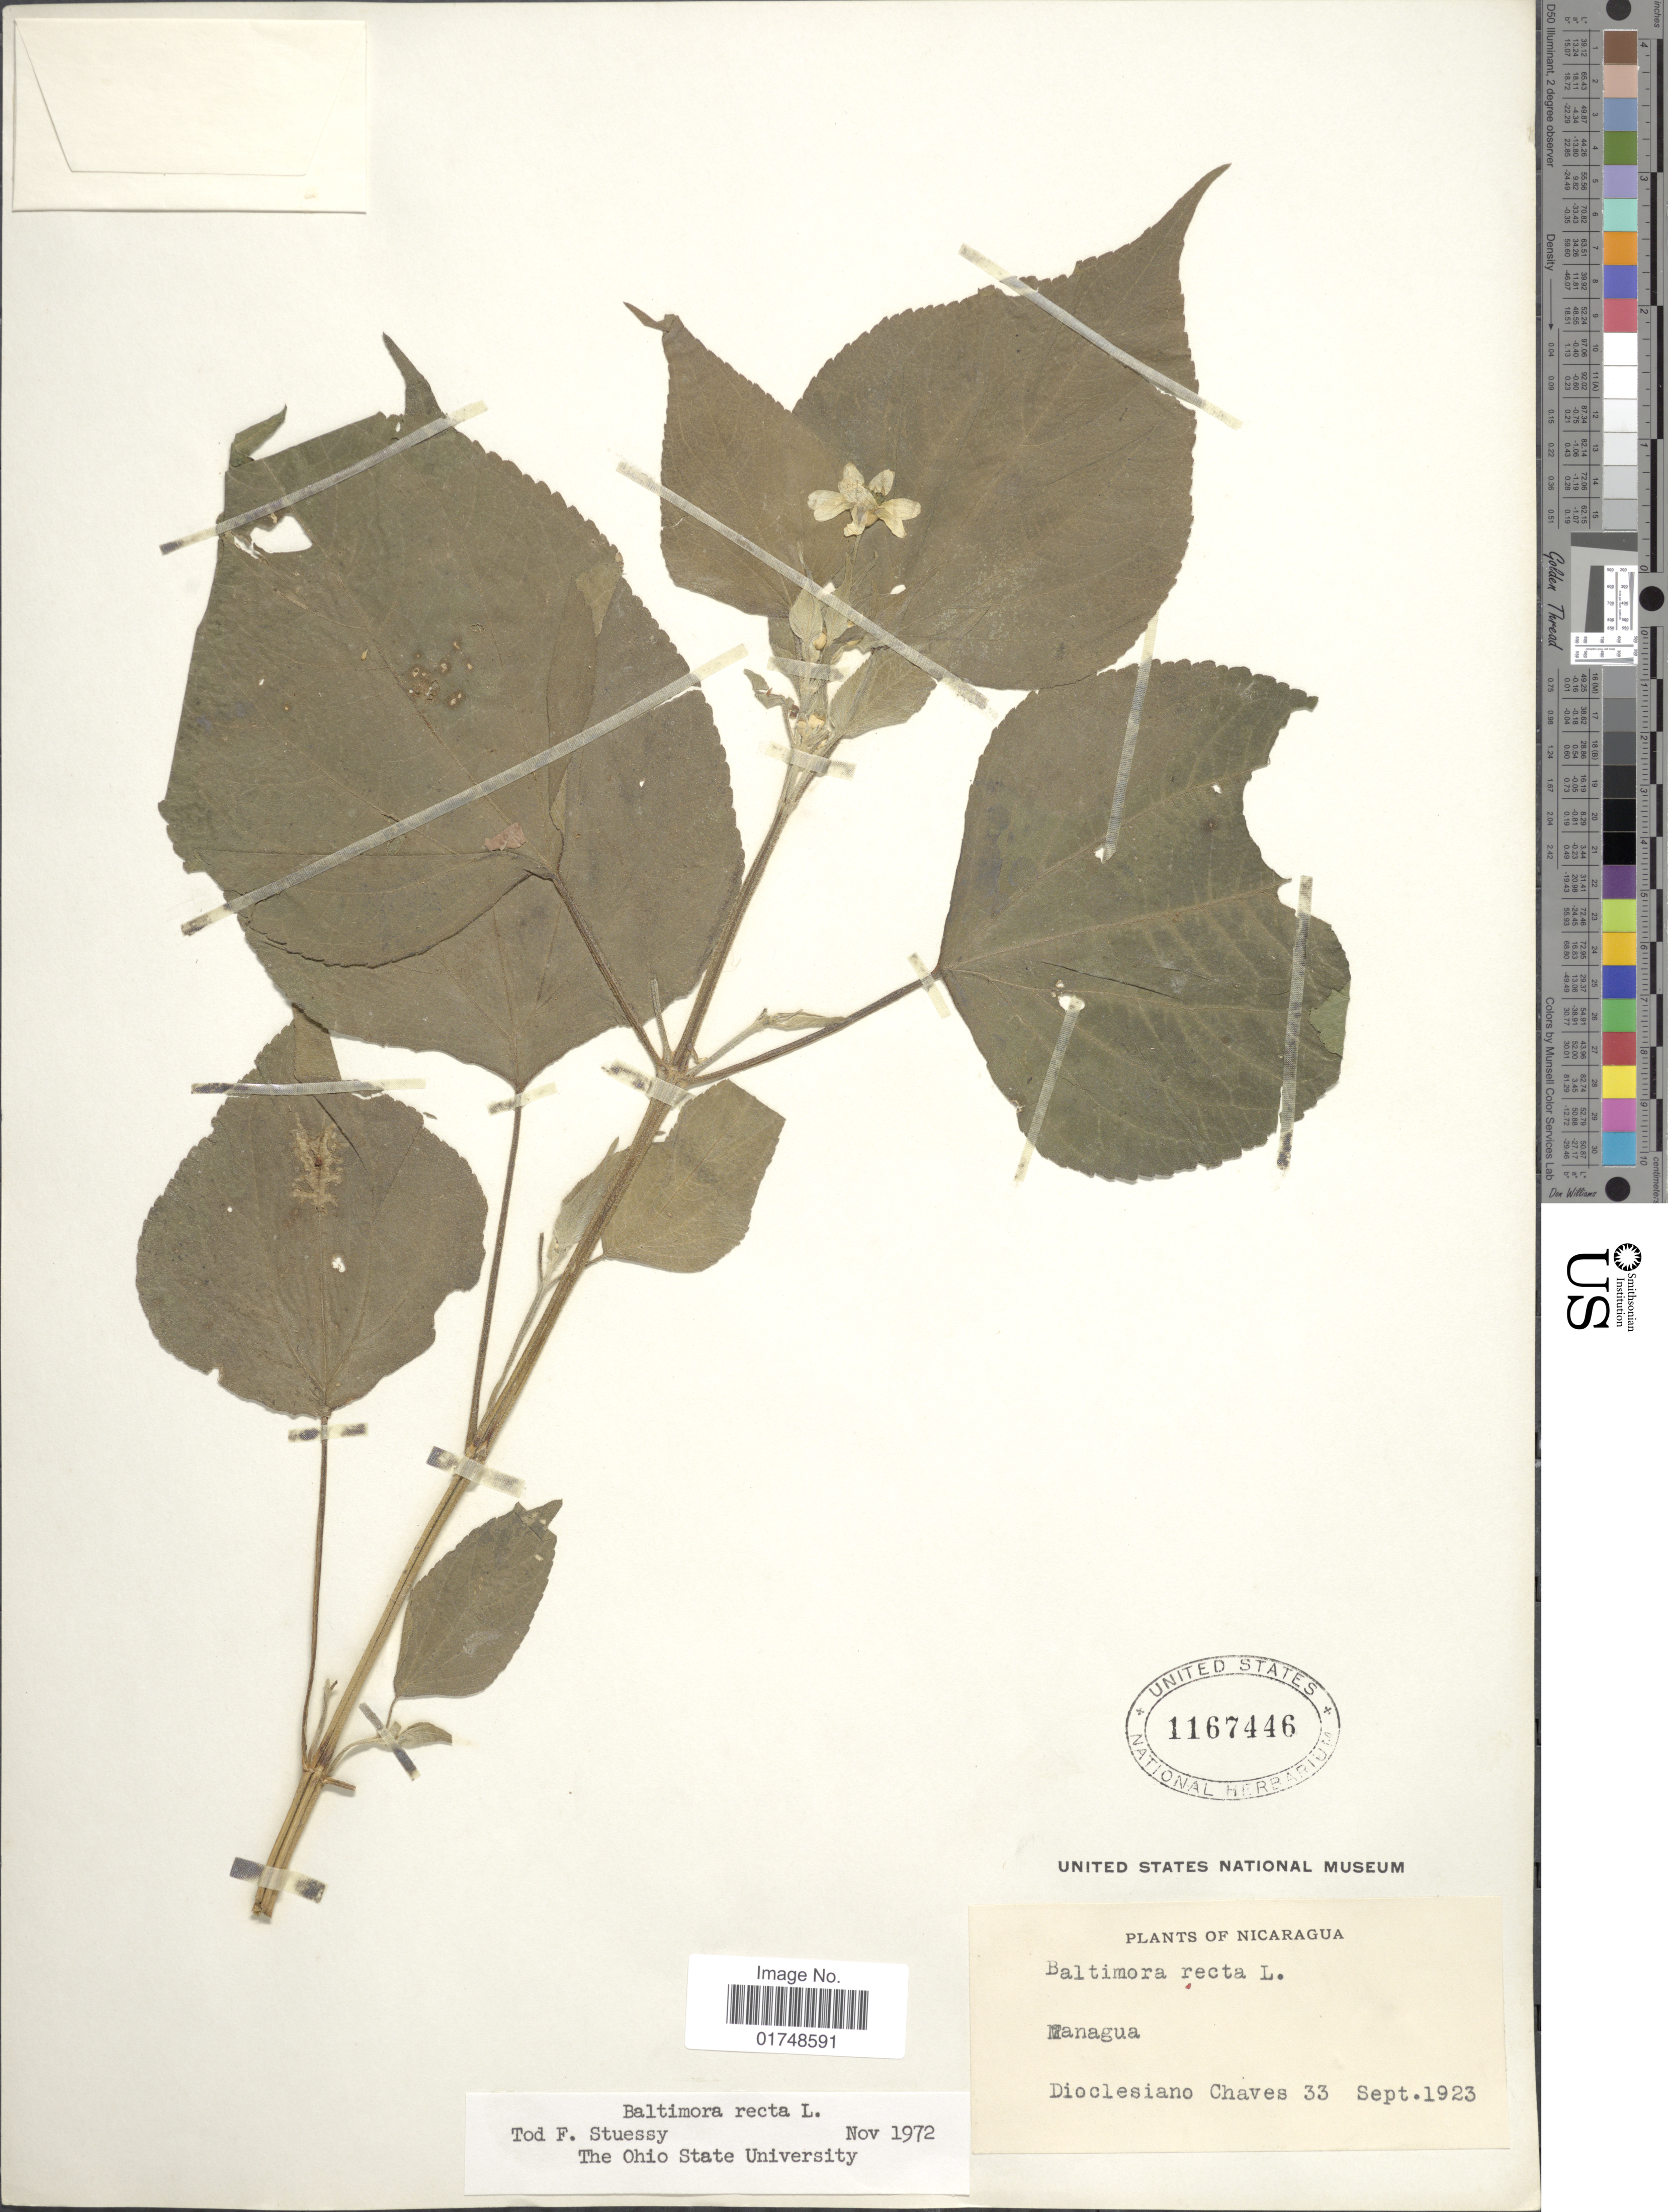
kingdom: Plantae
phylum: Tracheophyta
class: Magnoliopsida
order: Asterales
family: Asteraceae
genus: Baltimora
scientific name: Baltimora recta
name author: L.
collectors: D. Chaves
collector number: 33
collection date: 1923-09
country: Nicaragua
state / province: Managua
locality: Managua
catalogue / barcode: US 1167446